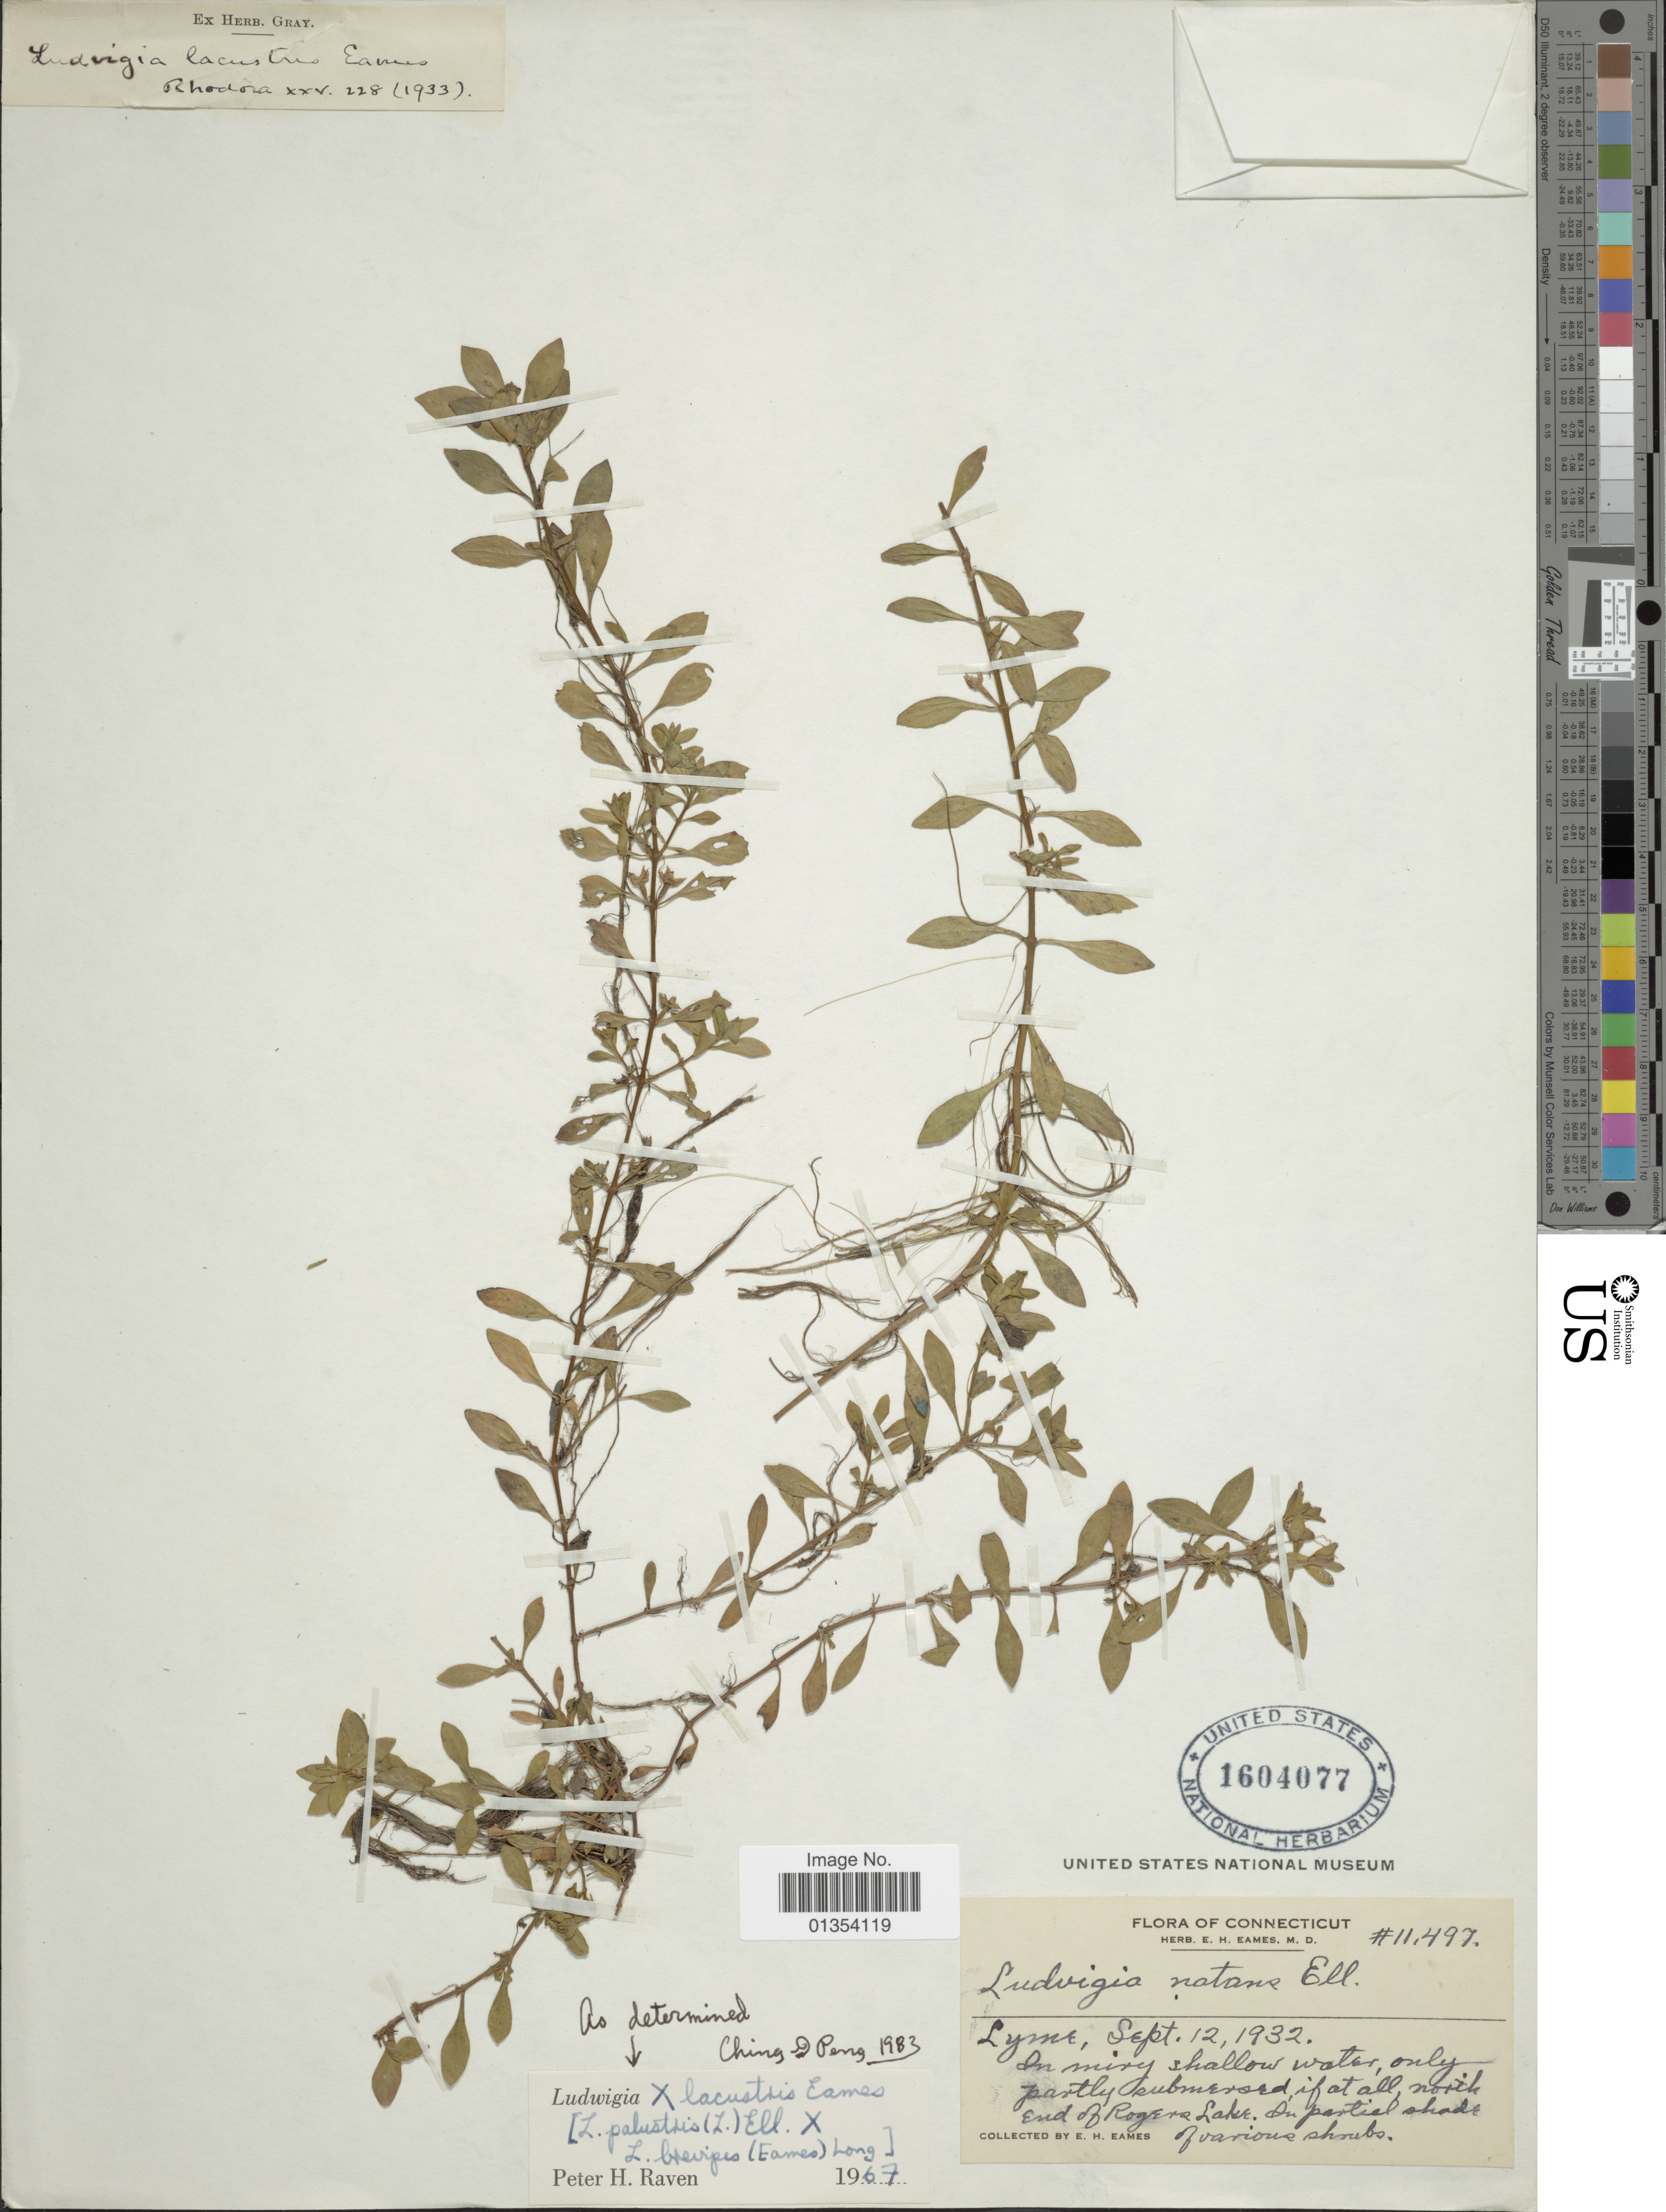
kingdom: Plantae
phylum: Tracheophyta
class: Magnoliopsida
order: Myrtales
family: Onagraceae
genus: Ludwigia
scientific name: Ludwigia x lacustris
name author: Eames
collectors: E. H. Eames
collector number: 11497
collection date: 1932-09-12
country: United States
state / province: Connecticut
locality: Lyme, north end of Rogers Lake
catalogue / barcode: US 1604077